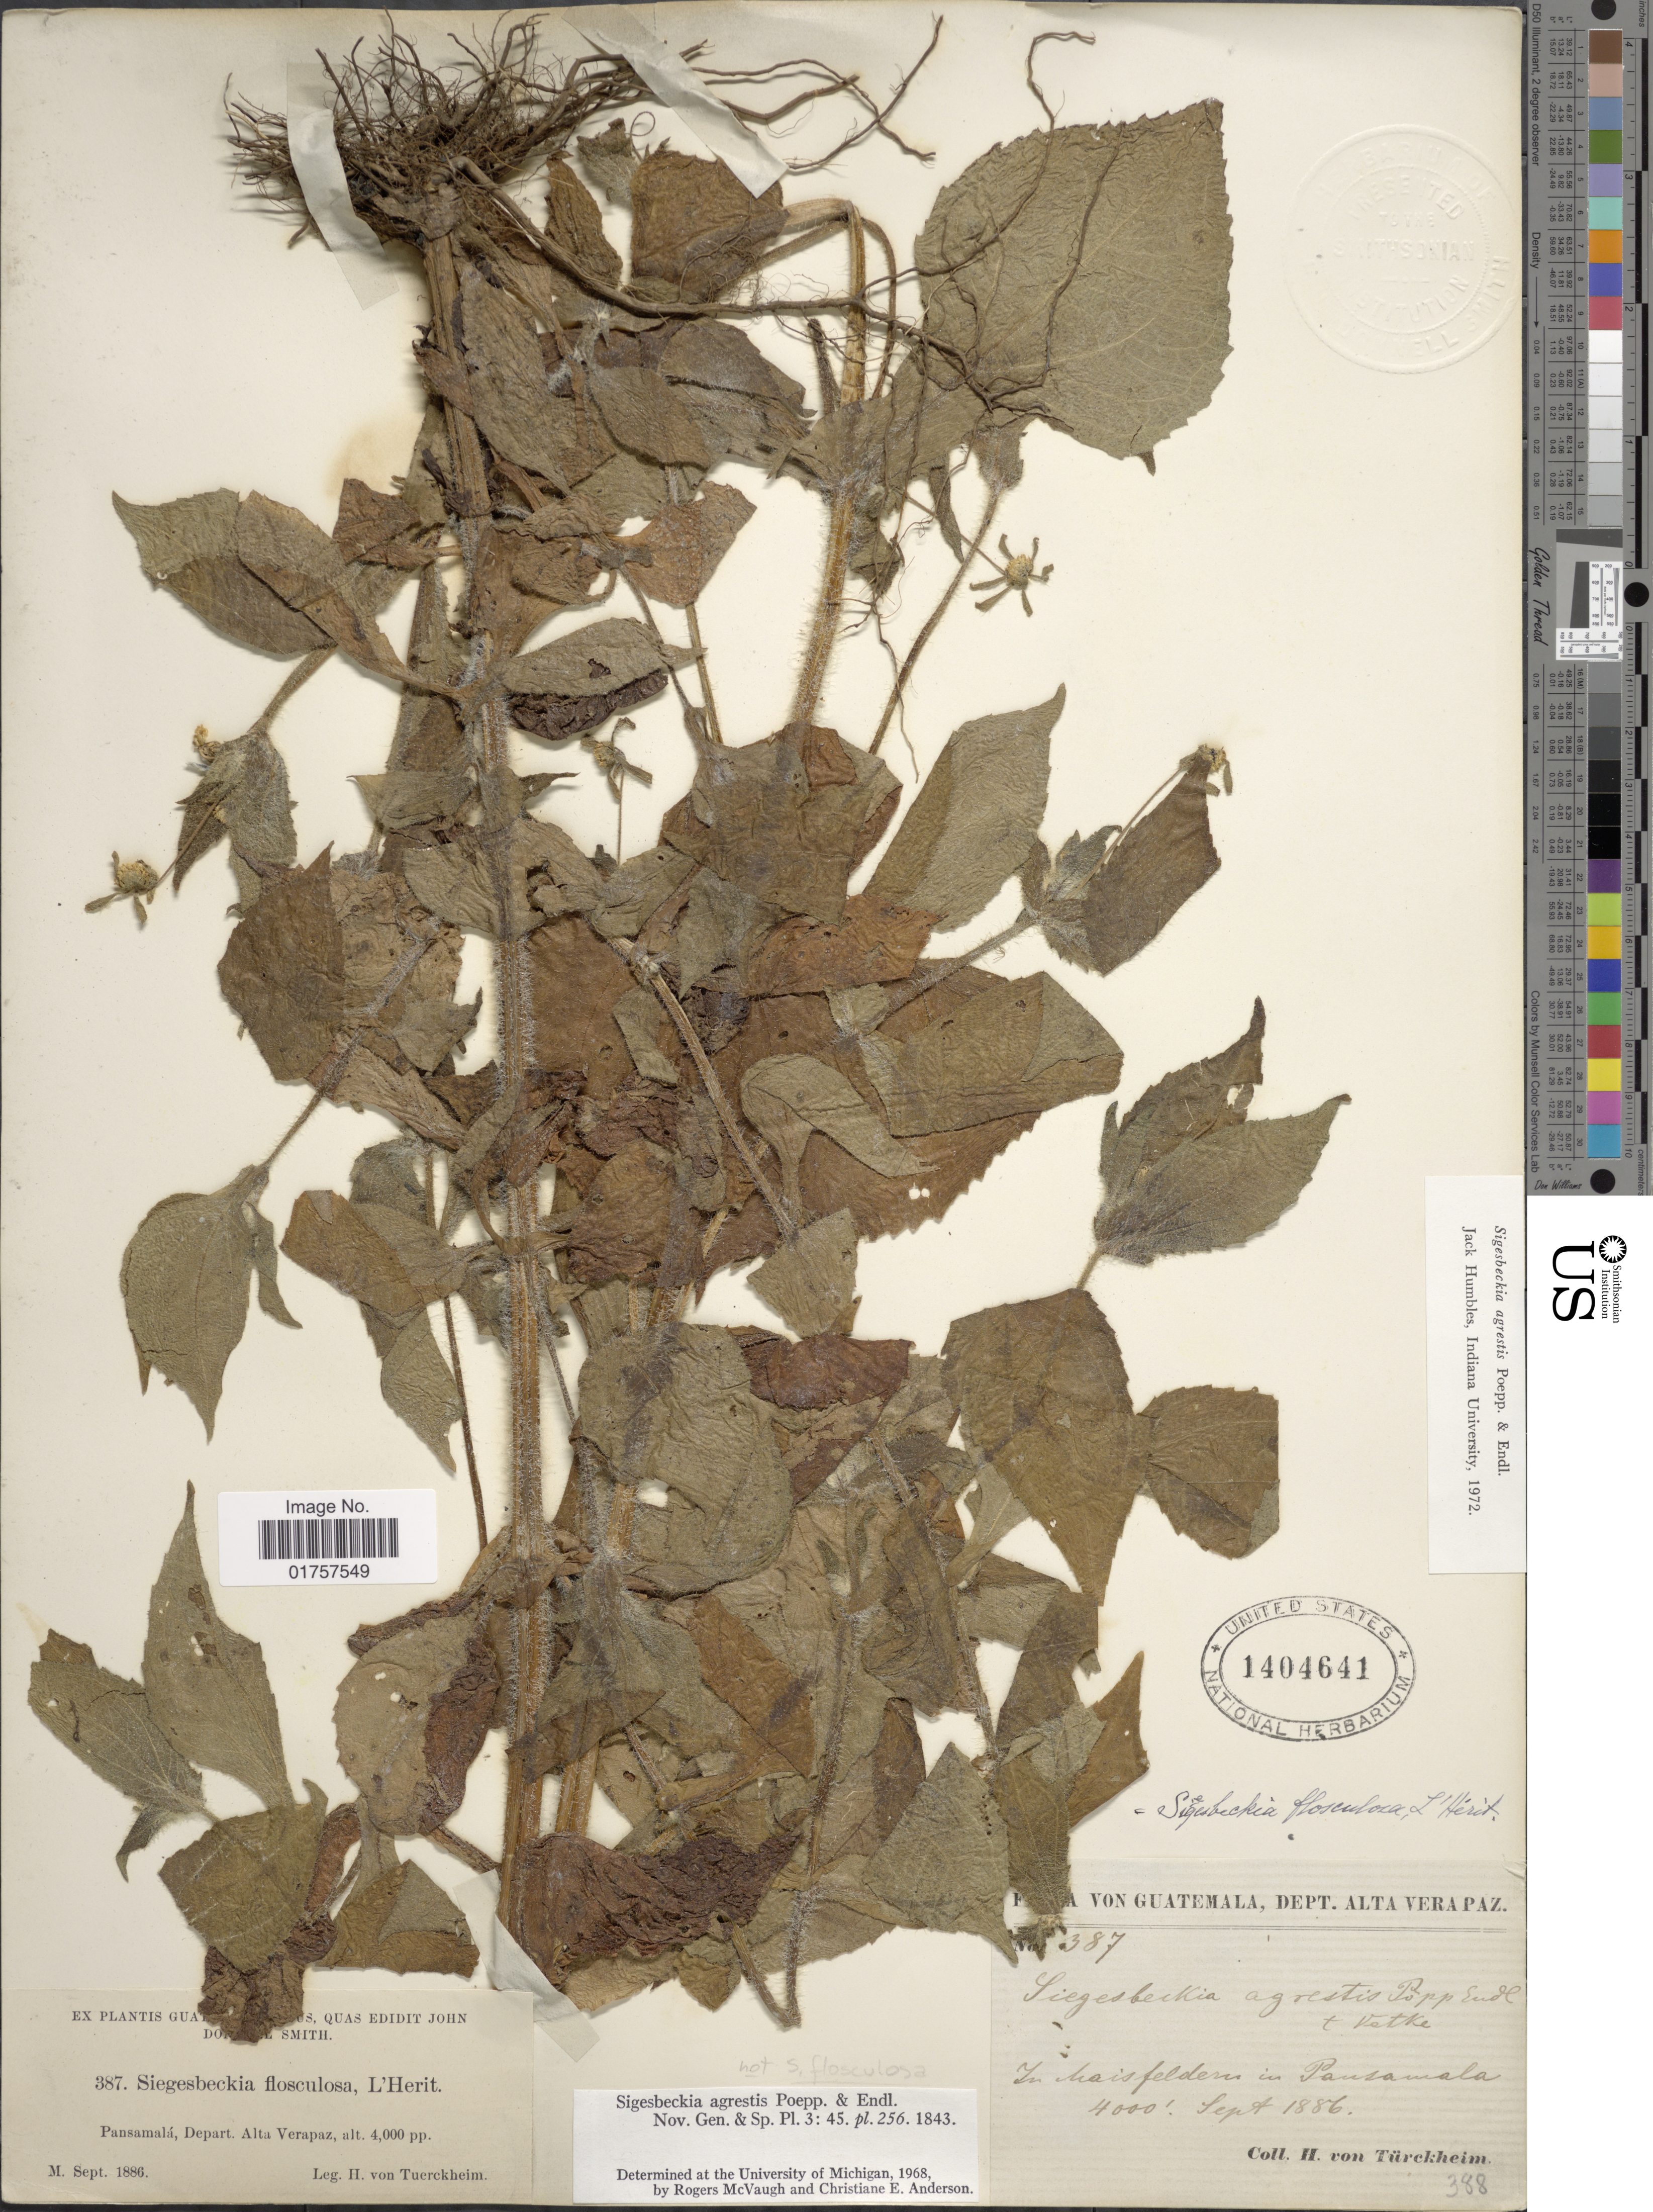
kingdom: Plantae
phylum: Tracheophyta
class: Magnoliopsida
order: Asterales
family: Asteraceae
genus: Sigesbeckia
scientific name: Sigesbeckia agrestis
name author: Poepp.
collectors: H. von Türckheim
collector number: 387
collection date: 1886-09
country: Guatemala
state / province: Alta Verapaz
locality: In haisfeldern in Pansamalá [in fields in Pansamalá]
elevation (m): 1219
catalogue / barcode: US 1404641